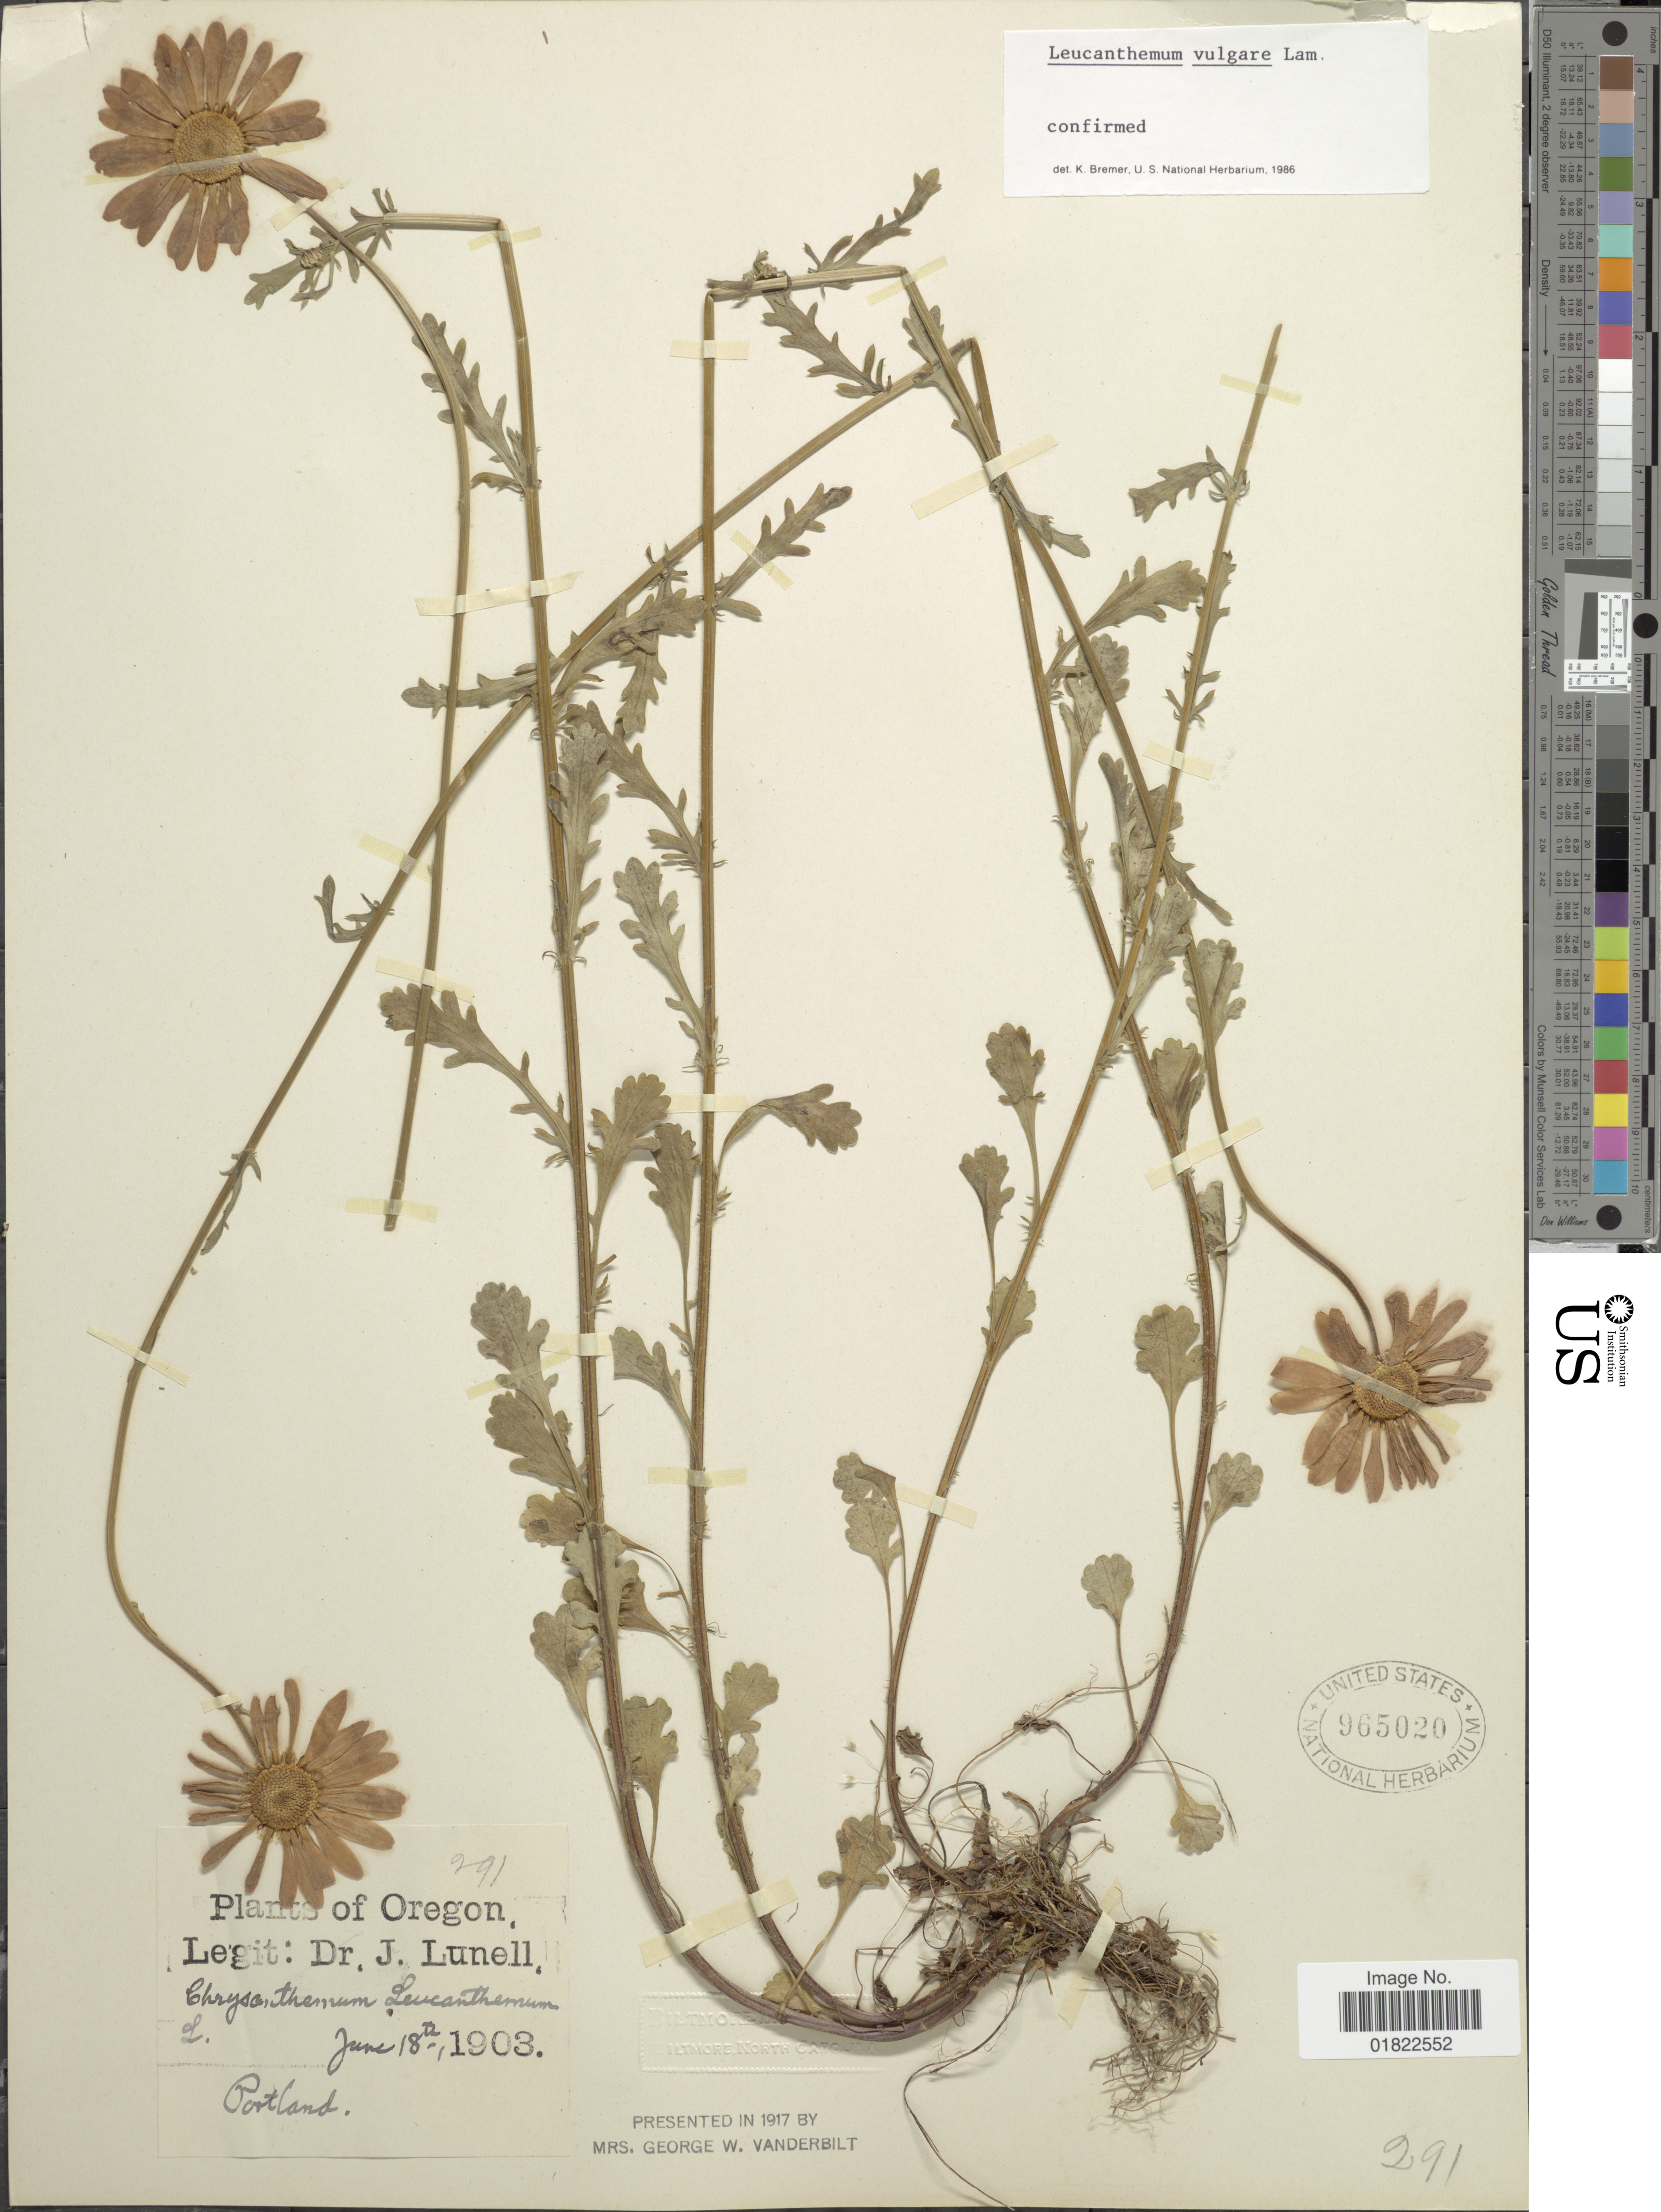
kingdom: Plantae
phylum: Tracheophyta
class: Magnoliopsida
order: Asterales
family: Asteraceae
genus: Leucanthemum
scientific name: Leucanthemum vulgare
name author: Lam.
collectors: J. Lunell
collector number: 291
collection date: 1903-06-18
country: United States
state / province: Oregon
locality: Portland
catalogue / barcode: US 965020